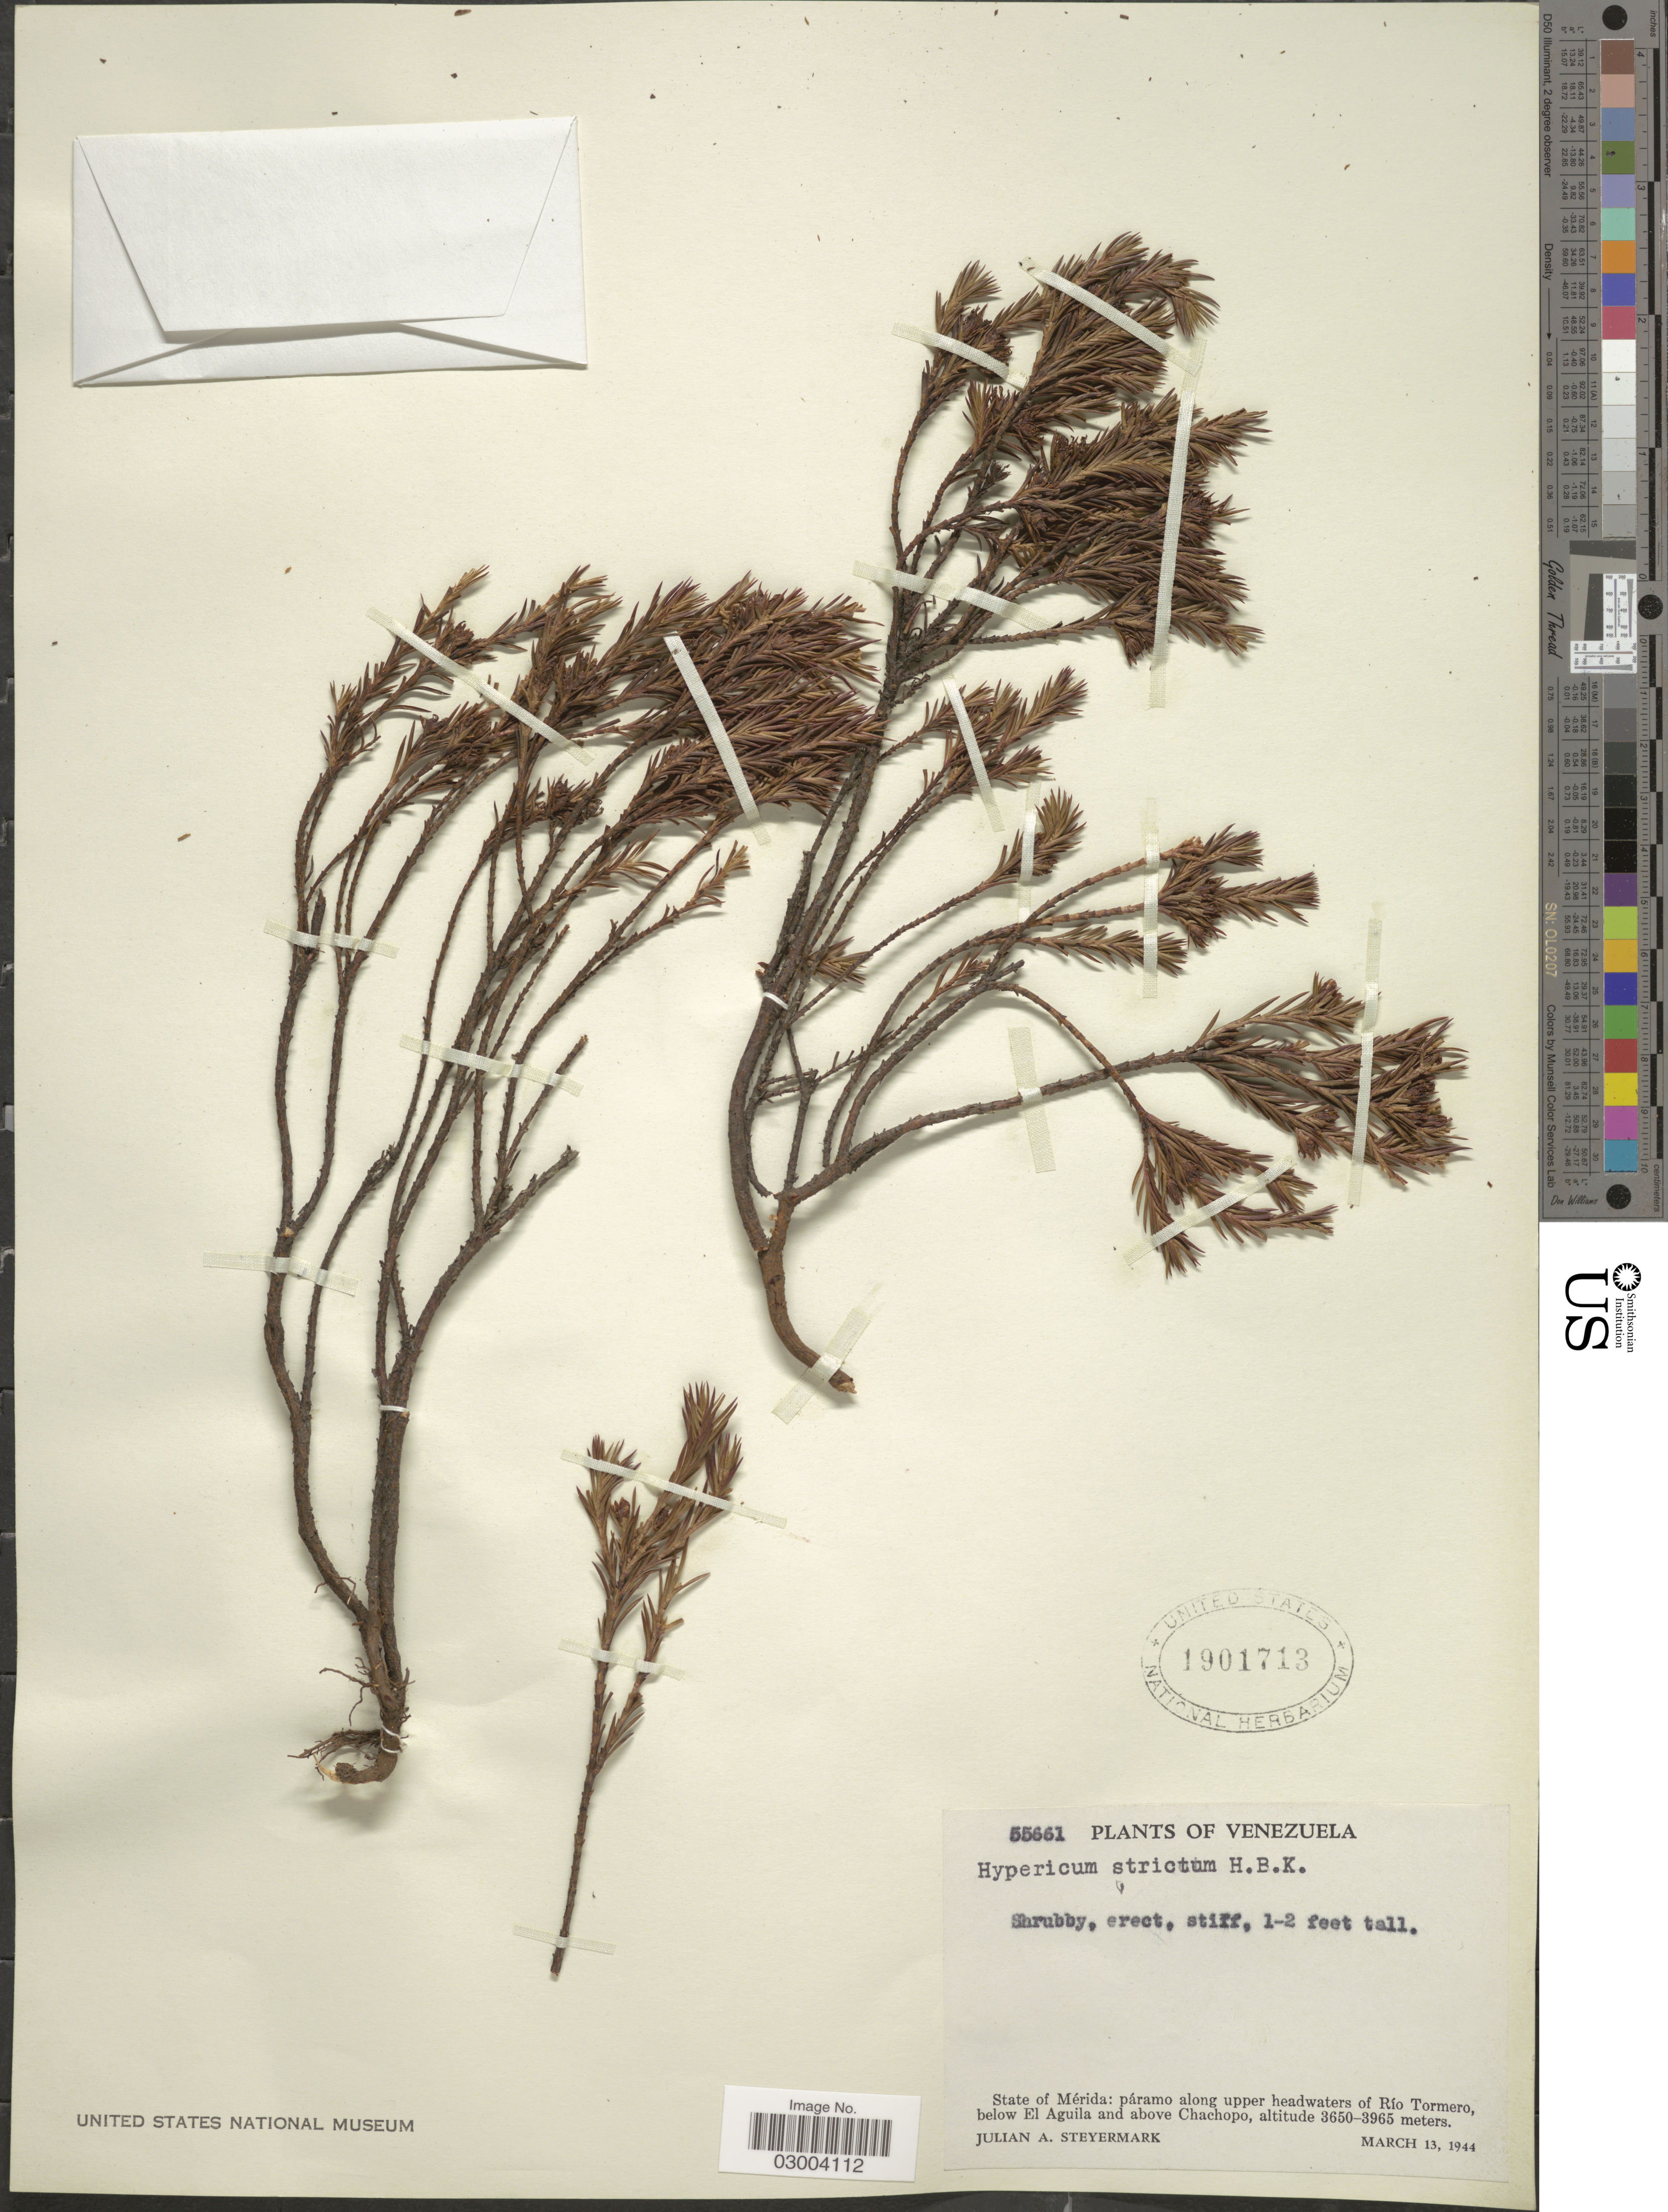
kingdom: Plantae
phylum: Tracheophyta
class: Magnoliopsida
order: Malpighiales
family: Hypericaceae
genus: Hypericum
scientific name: Hypericum pseudobrathys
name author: Turcz.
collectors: J. Steyermark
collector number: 55661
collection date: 1944-03-13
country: Venezuela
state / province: Mérida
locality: State of Mérida: páramo along upper headwaters of Río Tormero, below El Aguila and above Chachopo.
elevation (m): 3650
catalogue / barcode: US 1901713